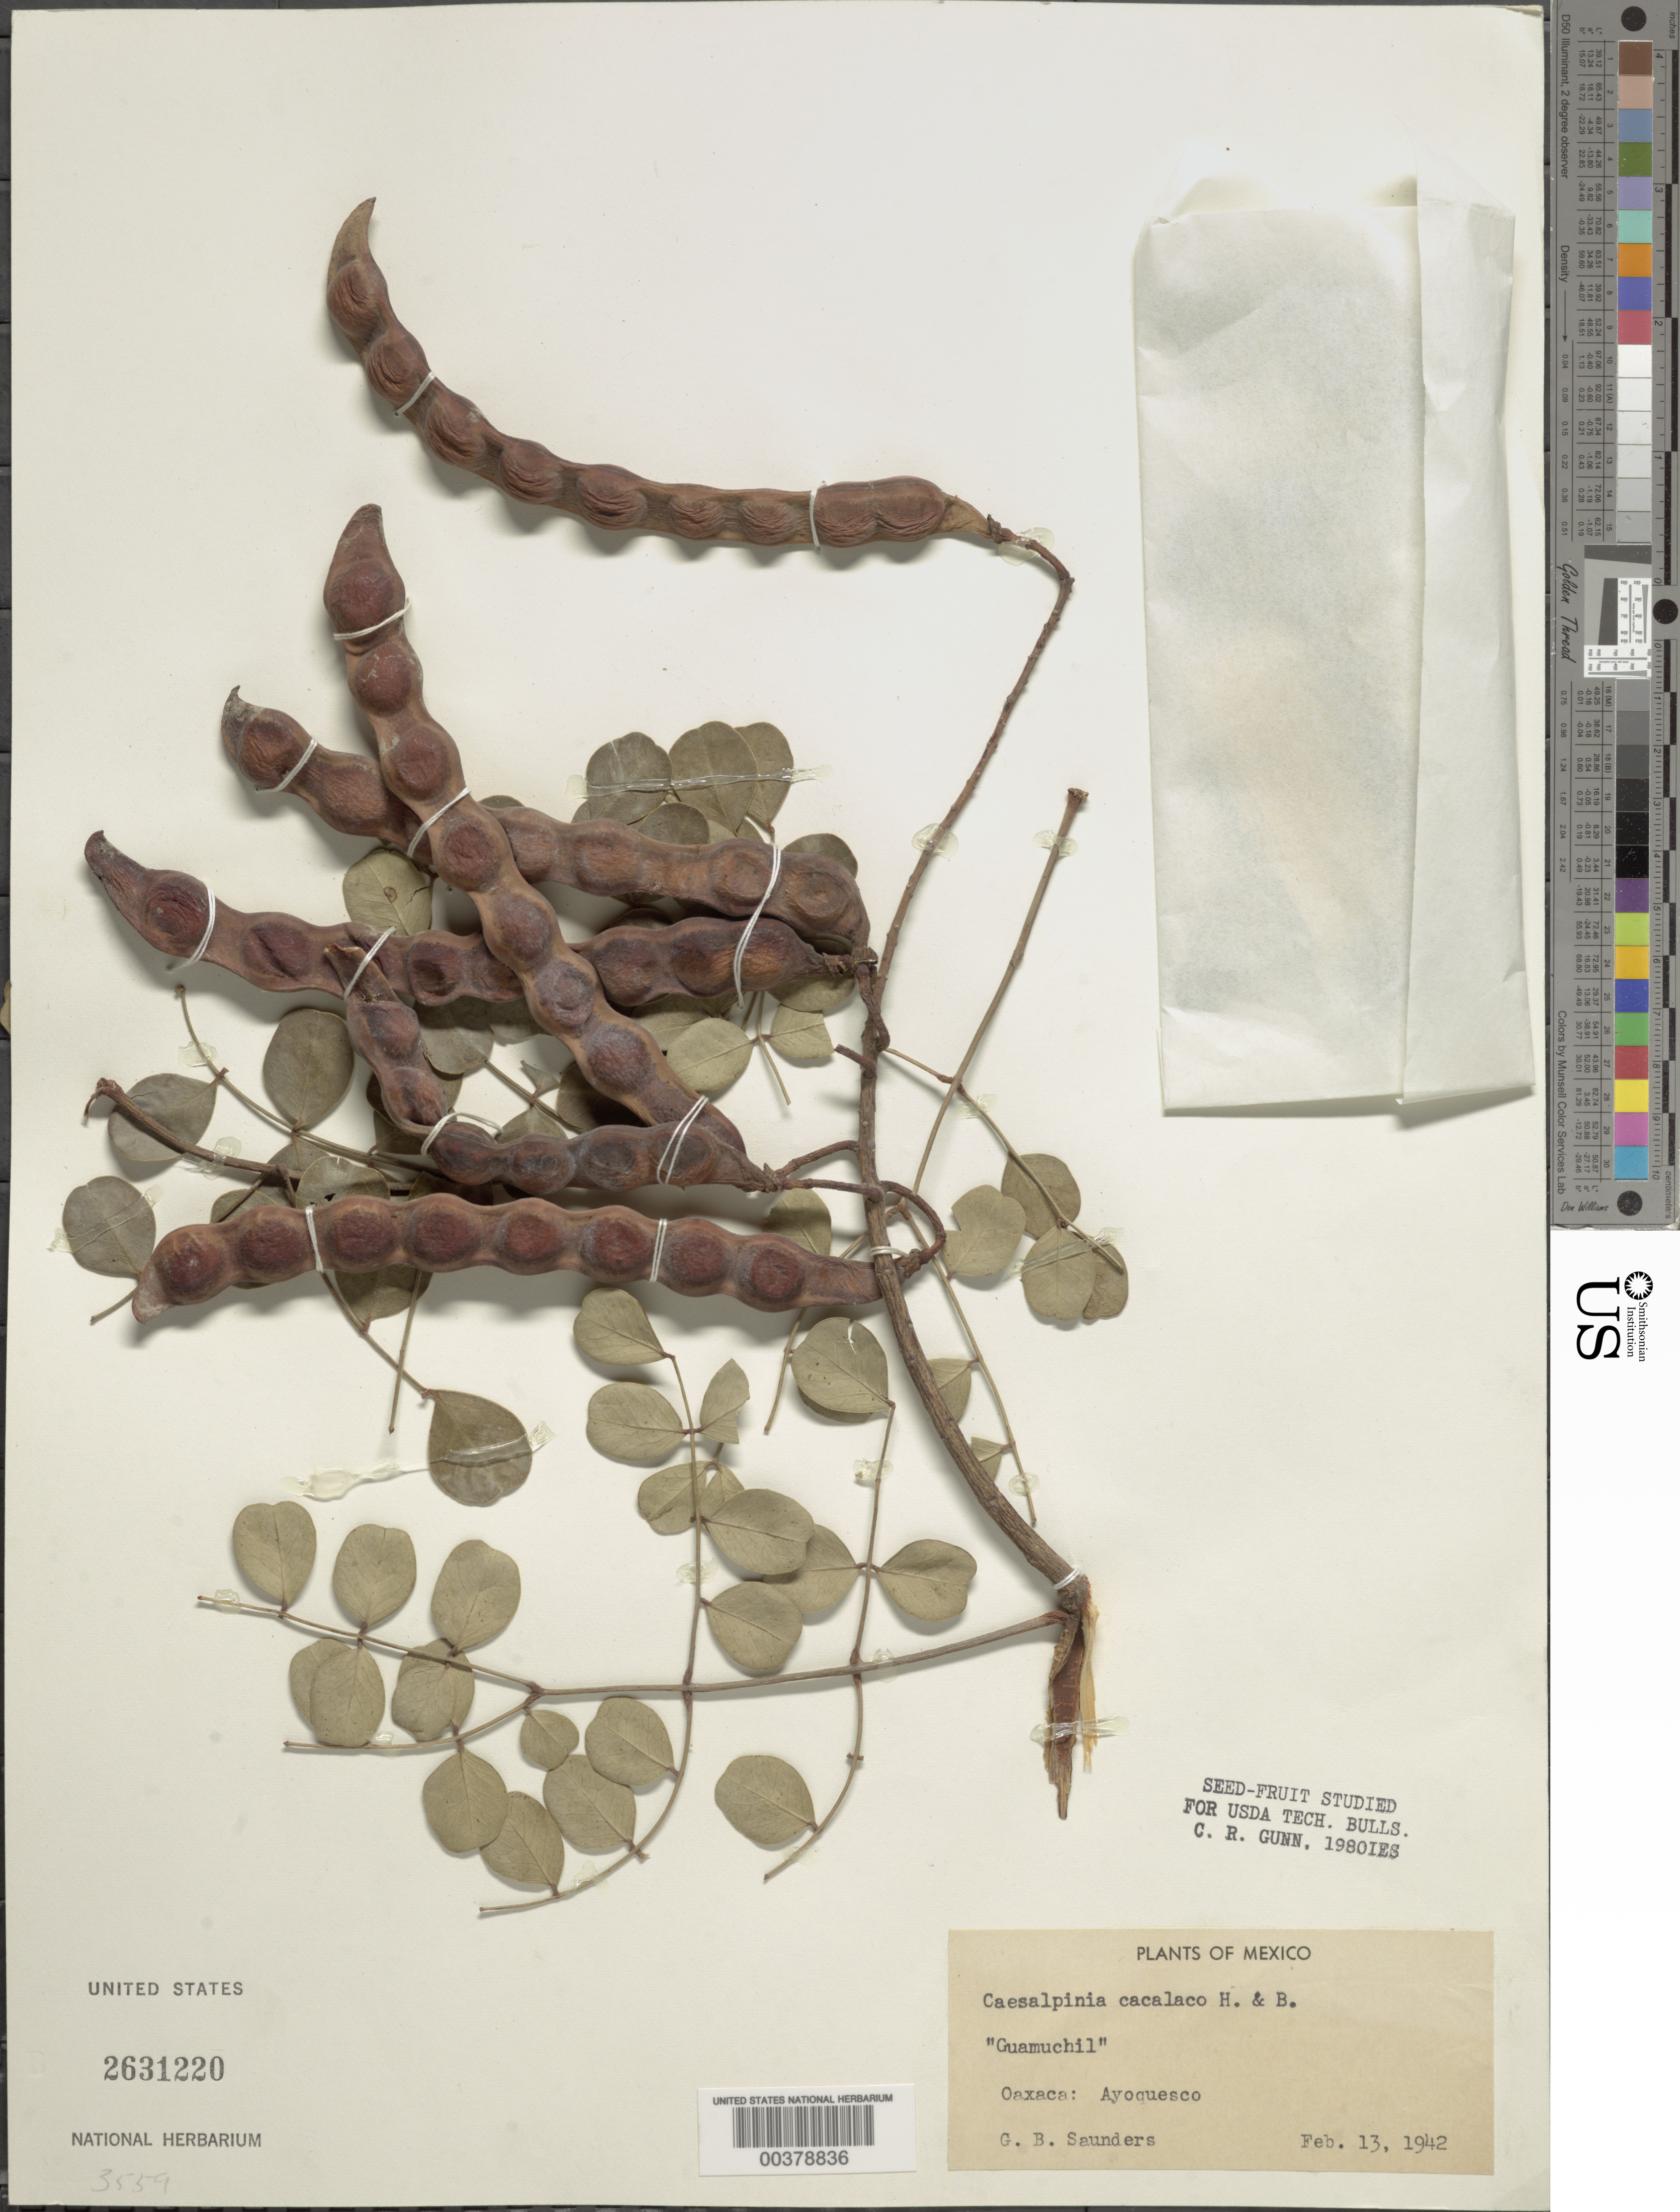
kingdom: Plantae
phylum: Tracheophyta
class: Magnoliopsida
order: Fabales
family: Fabaceae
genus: Tara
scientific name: Tara cacalaco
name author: (Bonpl.) Molinari & Sánchez Och.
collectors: G. B. Saunders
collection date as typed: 13 Feb 1942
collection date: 1942-02-13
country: Mexico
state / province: Oaxaca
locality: Ayoquesco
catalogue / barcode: US 2631220